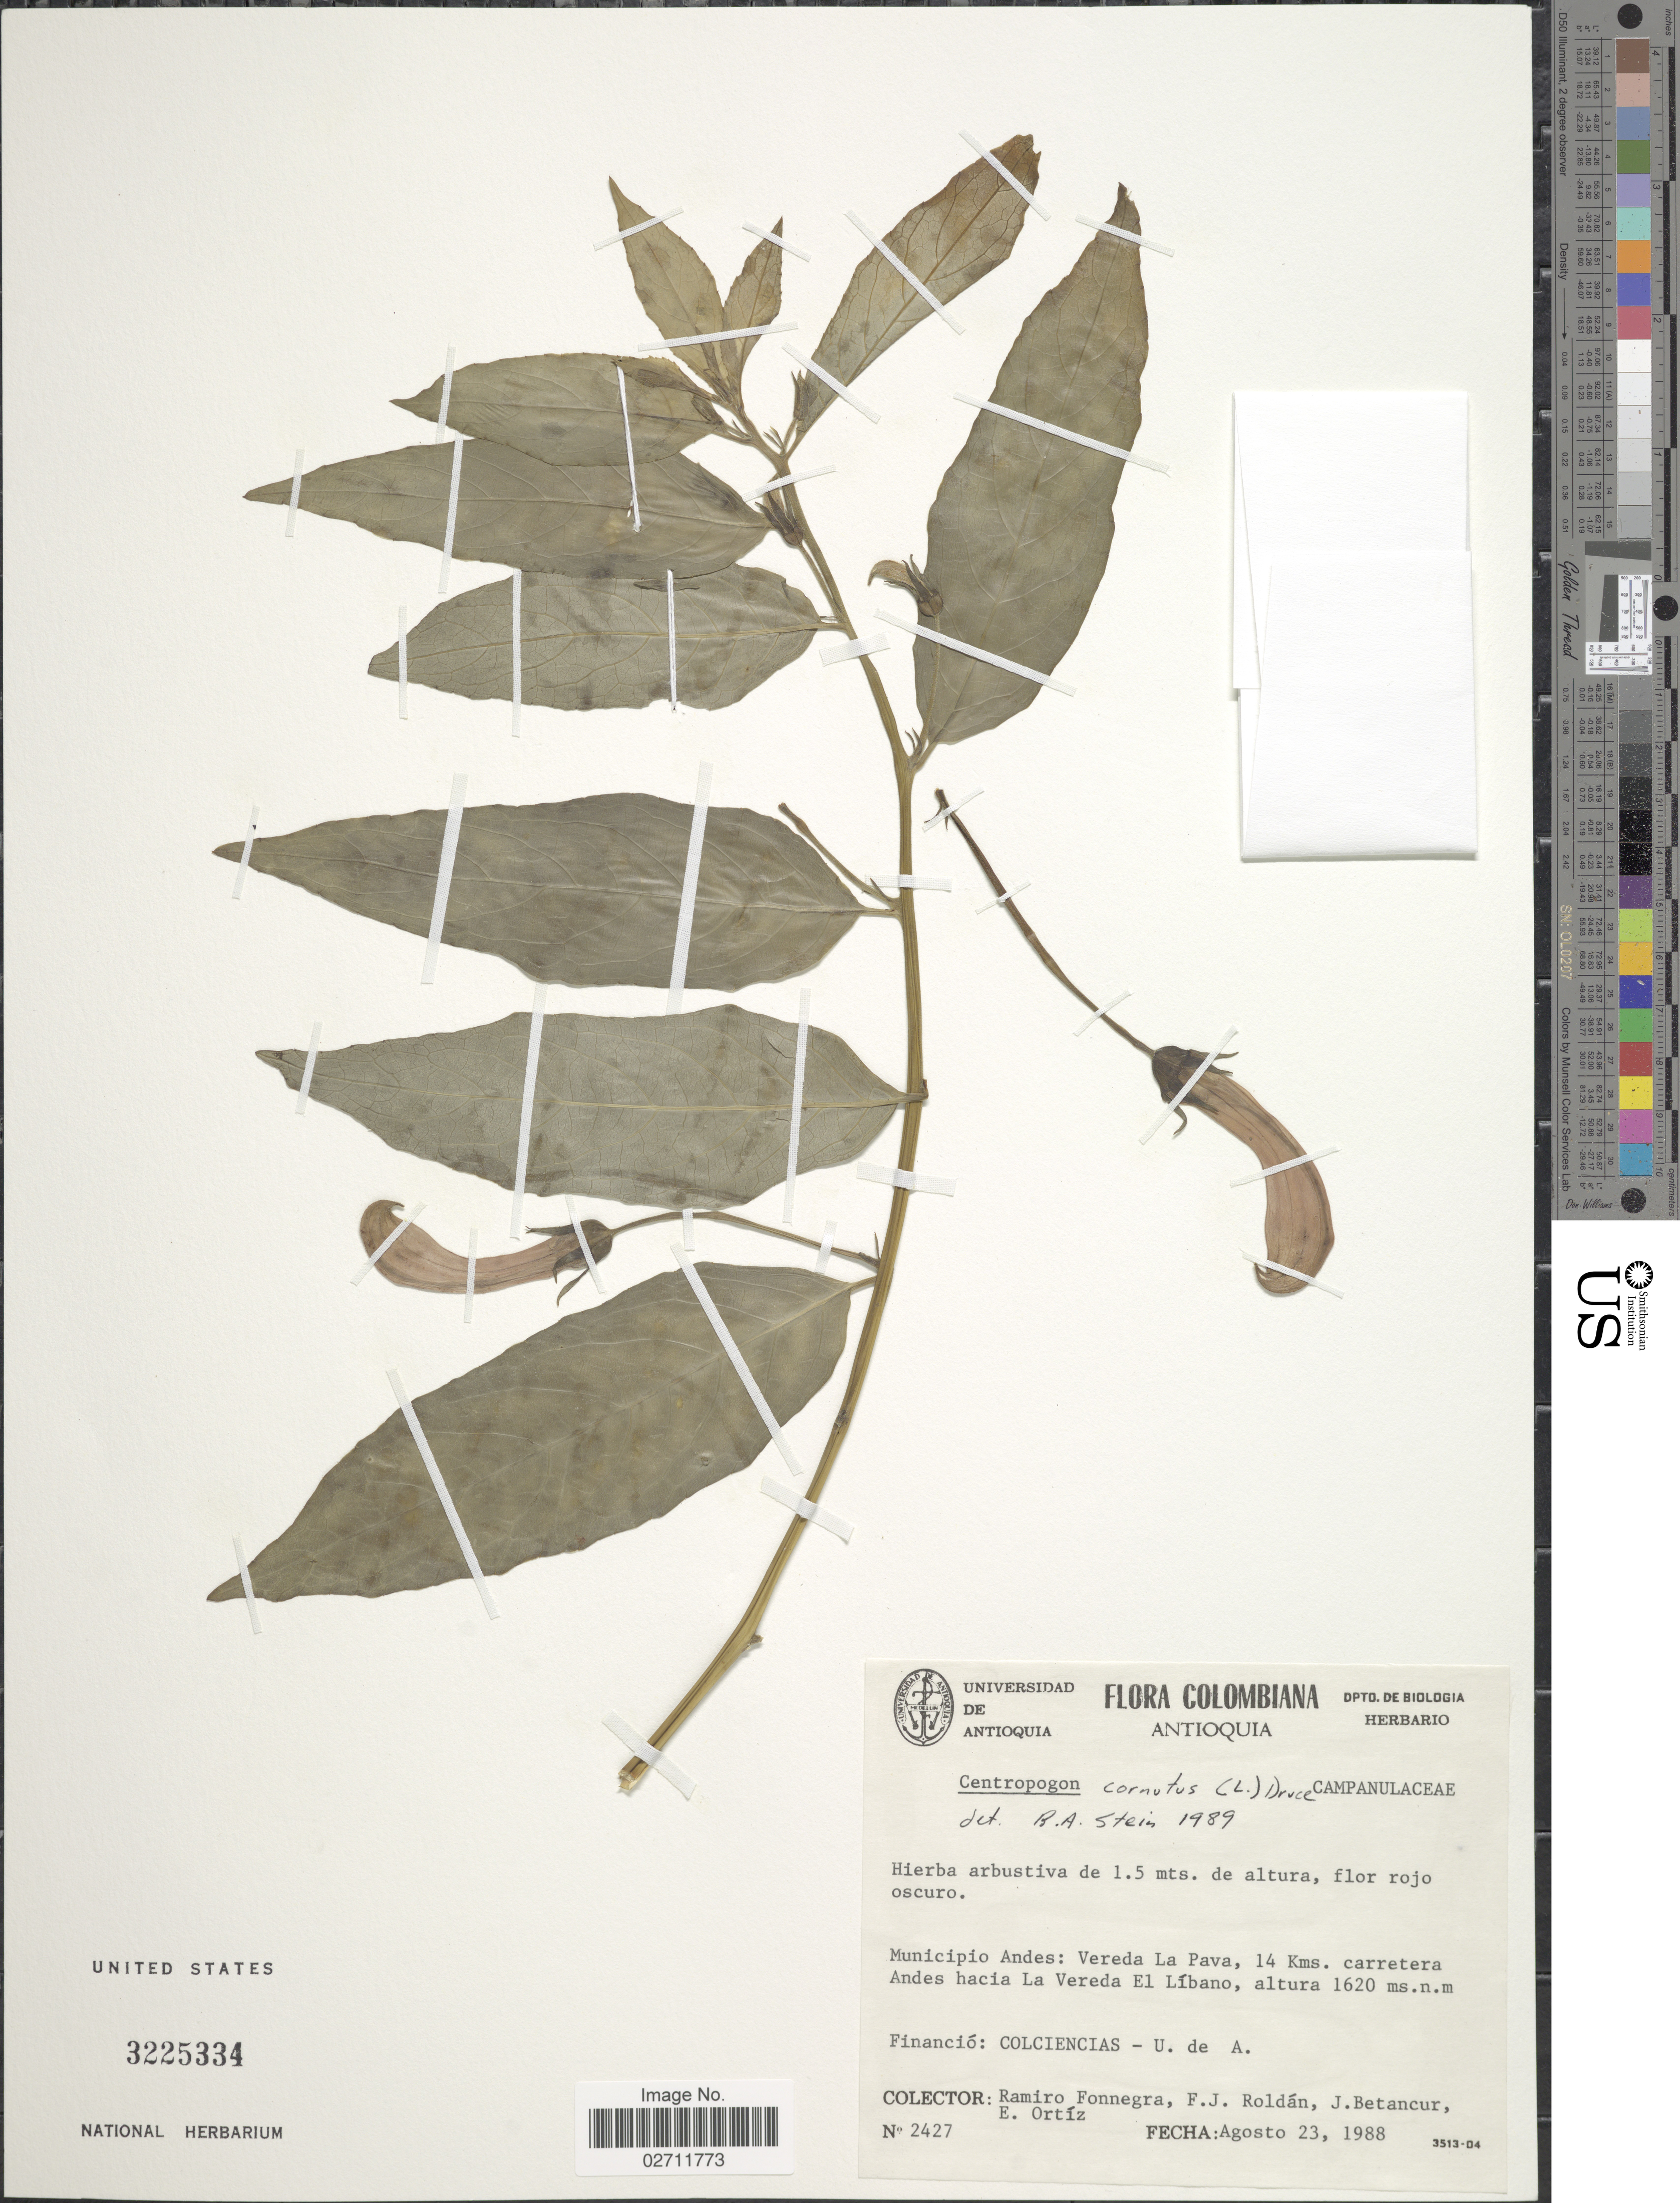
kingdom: Plantae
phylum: Tracheophyta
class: Magnoliopsida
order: Asterales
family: Campanulaceae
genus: Centropogon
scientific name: Centropogon cornutus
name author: (L.) Druce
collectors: R. Fonnegra, F. J. Roldán, J. Betancur & E. Ortíz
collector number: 2427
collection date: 1988-08-23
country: Colombia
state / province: Antioquia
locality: Municipio de Andes:Vereda La Pava, 14 Kms carretera Andes hacia La Vereda El Libano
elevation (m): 1620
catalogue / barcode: US 3225334